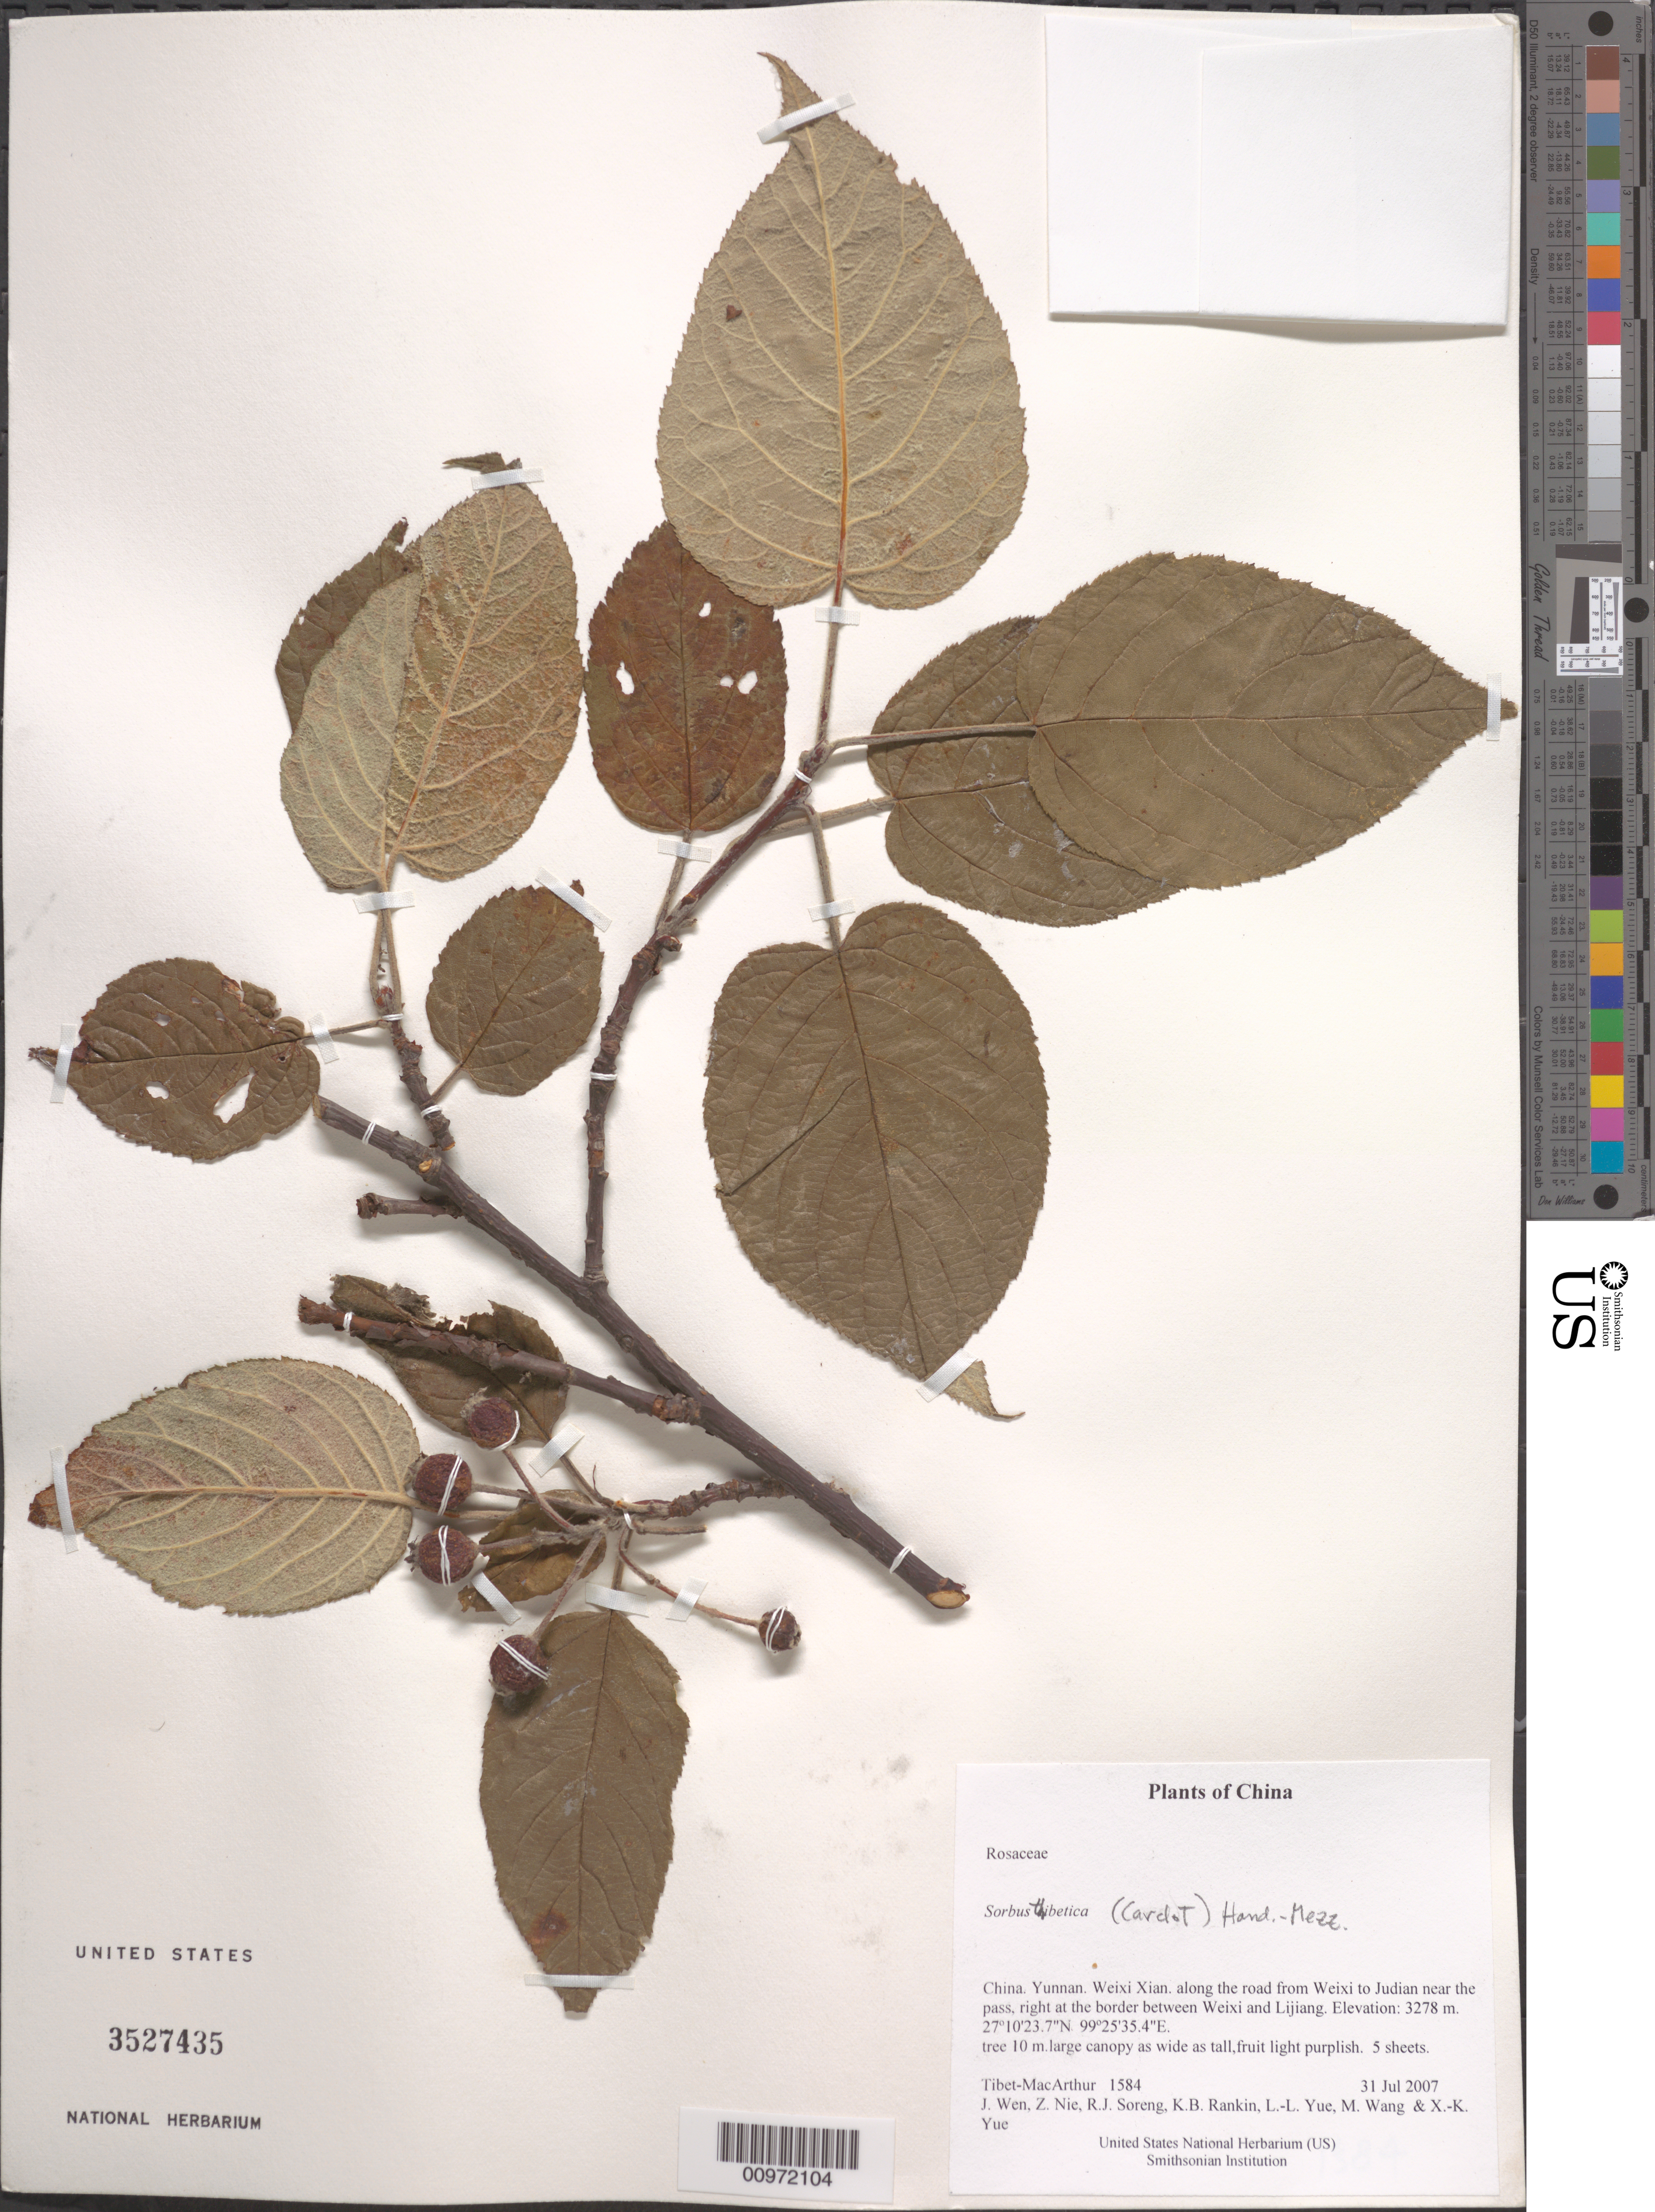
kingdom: Plantae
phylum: Tracheophyta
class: Magnoliopsida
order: Rosales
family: Rosaceae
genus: Sorbus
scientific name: Sorbus thibetica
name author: (Cardot) Hand.-Mazz.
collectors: Tibet-MacArthur, J. Wen, Z. Nie, R. J. Soreng, K. Rankin, L. Yue, M. Wang & X. Yue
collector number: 1584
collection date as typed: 31 Jul 2007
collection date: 2007-07-31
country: China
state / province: Yunnan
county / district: Weixi Xian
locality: along the road from Weixi to Judian near the pass, right at the border between Weixi and Lijiang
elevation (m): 3278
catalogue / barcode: US 3527435